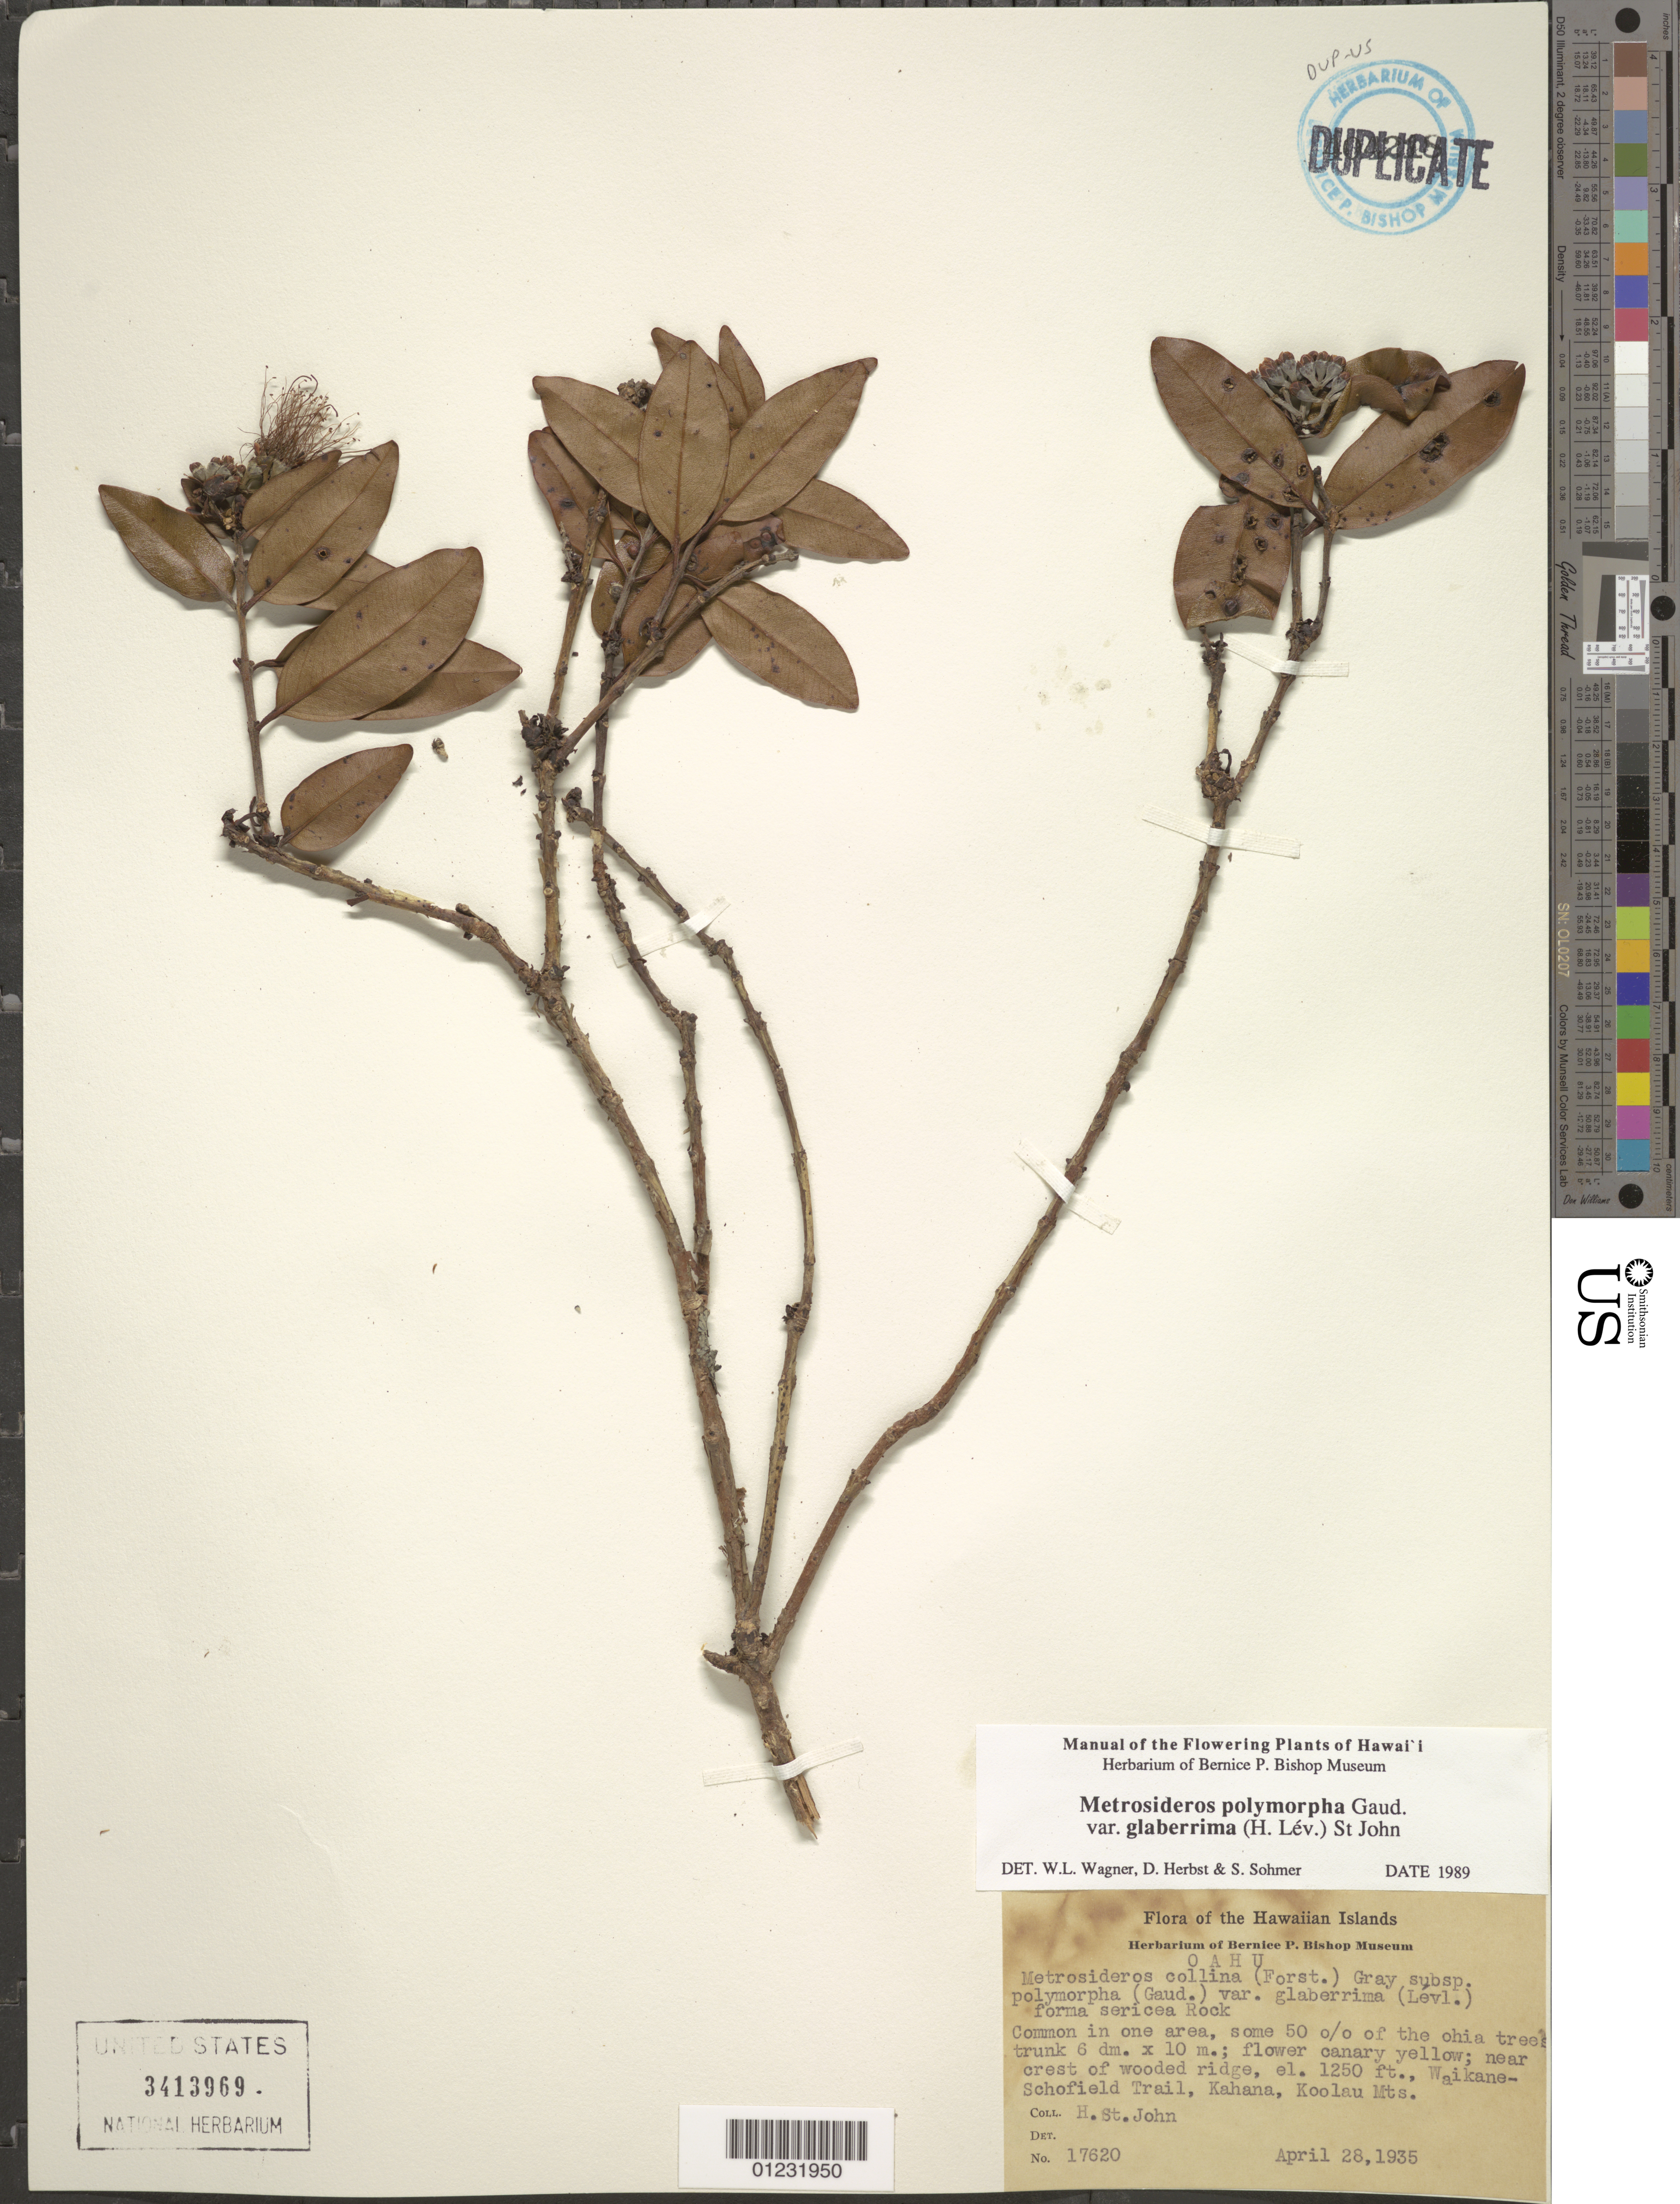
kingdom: Plantae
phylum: Tracheophyta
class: Magnoliopsida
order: Myrtales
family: Myrtaceae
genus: Metrosideros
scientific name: Metrosideros polymorpha var. glaberrima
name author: (H. Lév.) H. St. John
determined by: Wagner, W. L.; Herbst, D. R.; Sohmer, S. H.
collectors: H. St. John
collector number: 17620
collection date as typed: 28 Apr 1935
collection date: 1935-04-28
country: United States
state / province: Hawaii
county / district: Honolulu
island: Oahu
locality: Waikane-Schofield Trail, Koolau Range, Kahana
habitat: Open woods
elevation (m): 381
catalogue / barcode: US 3413969